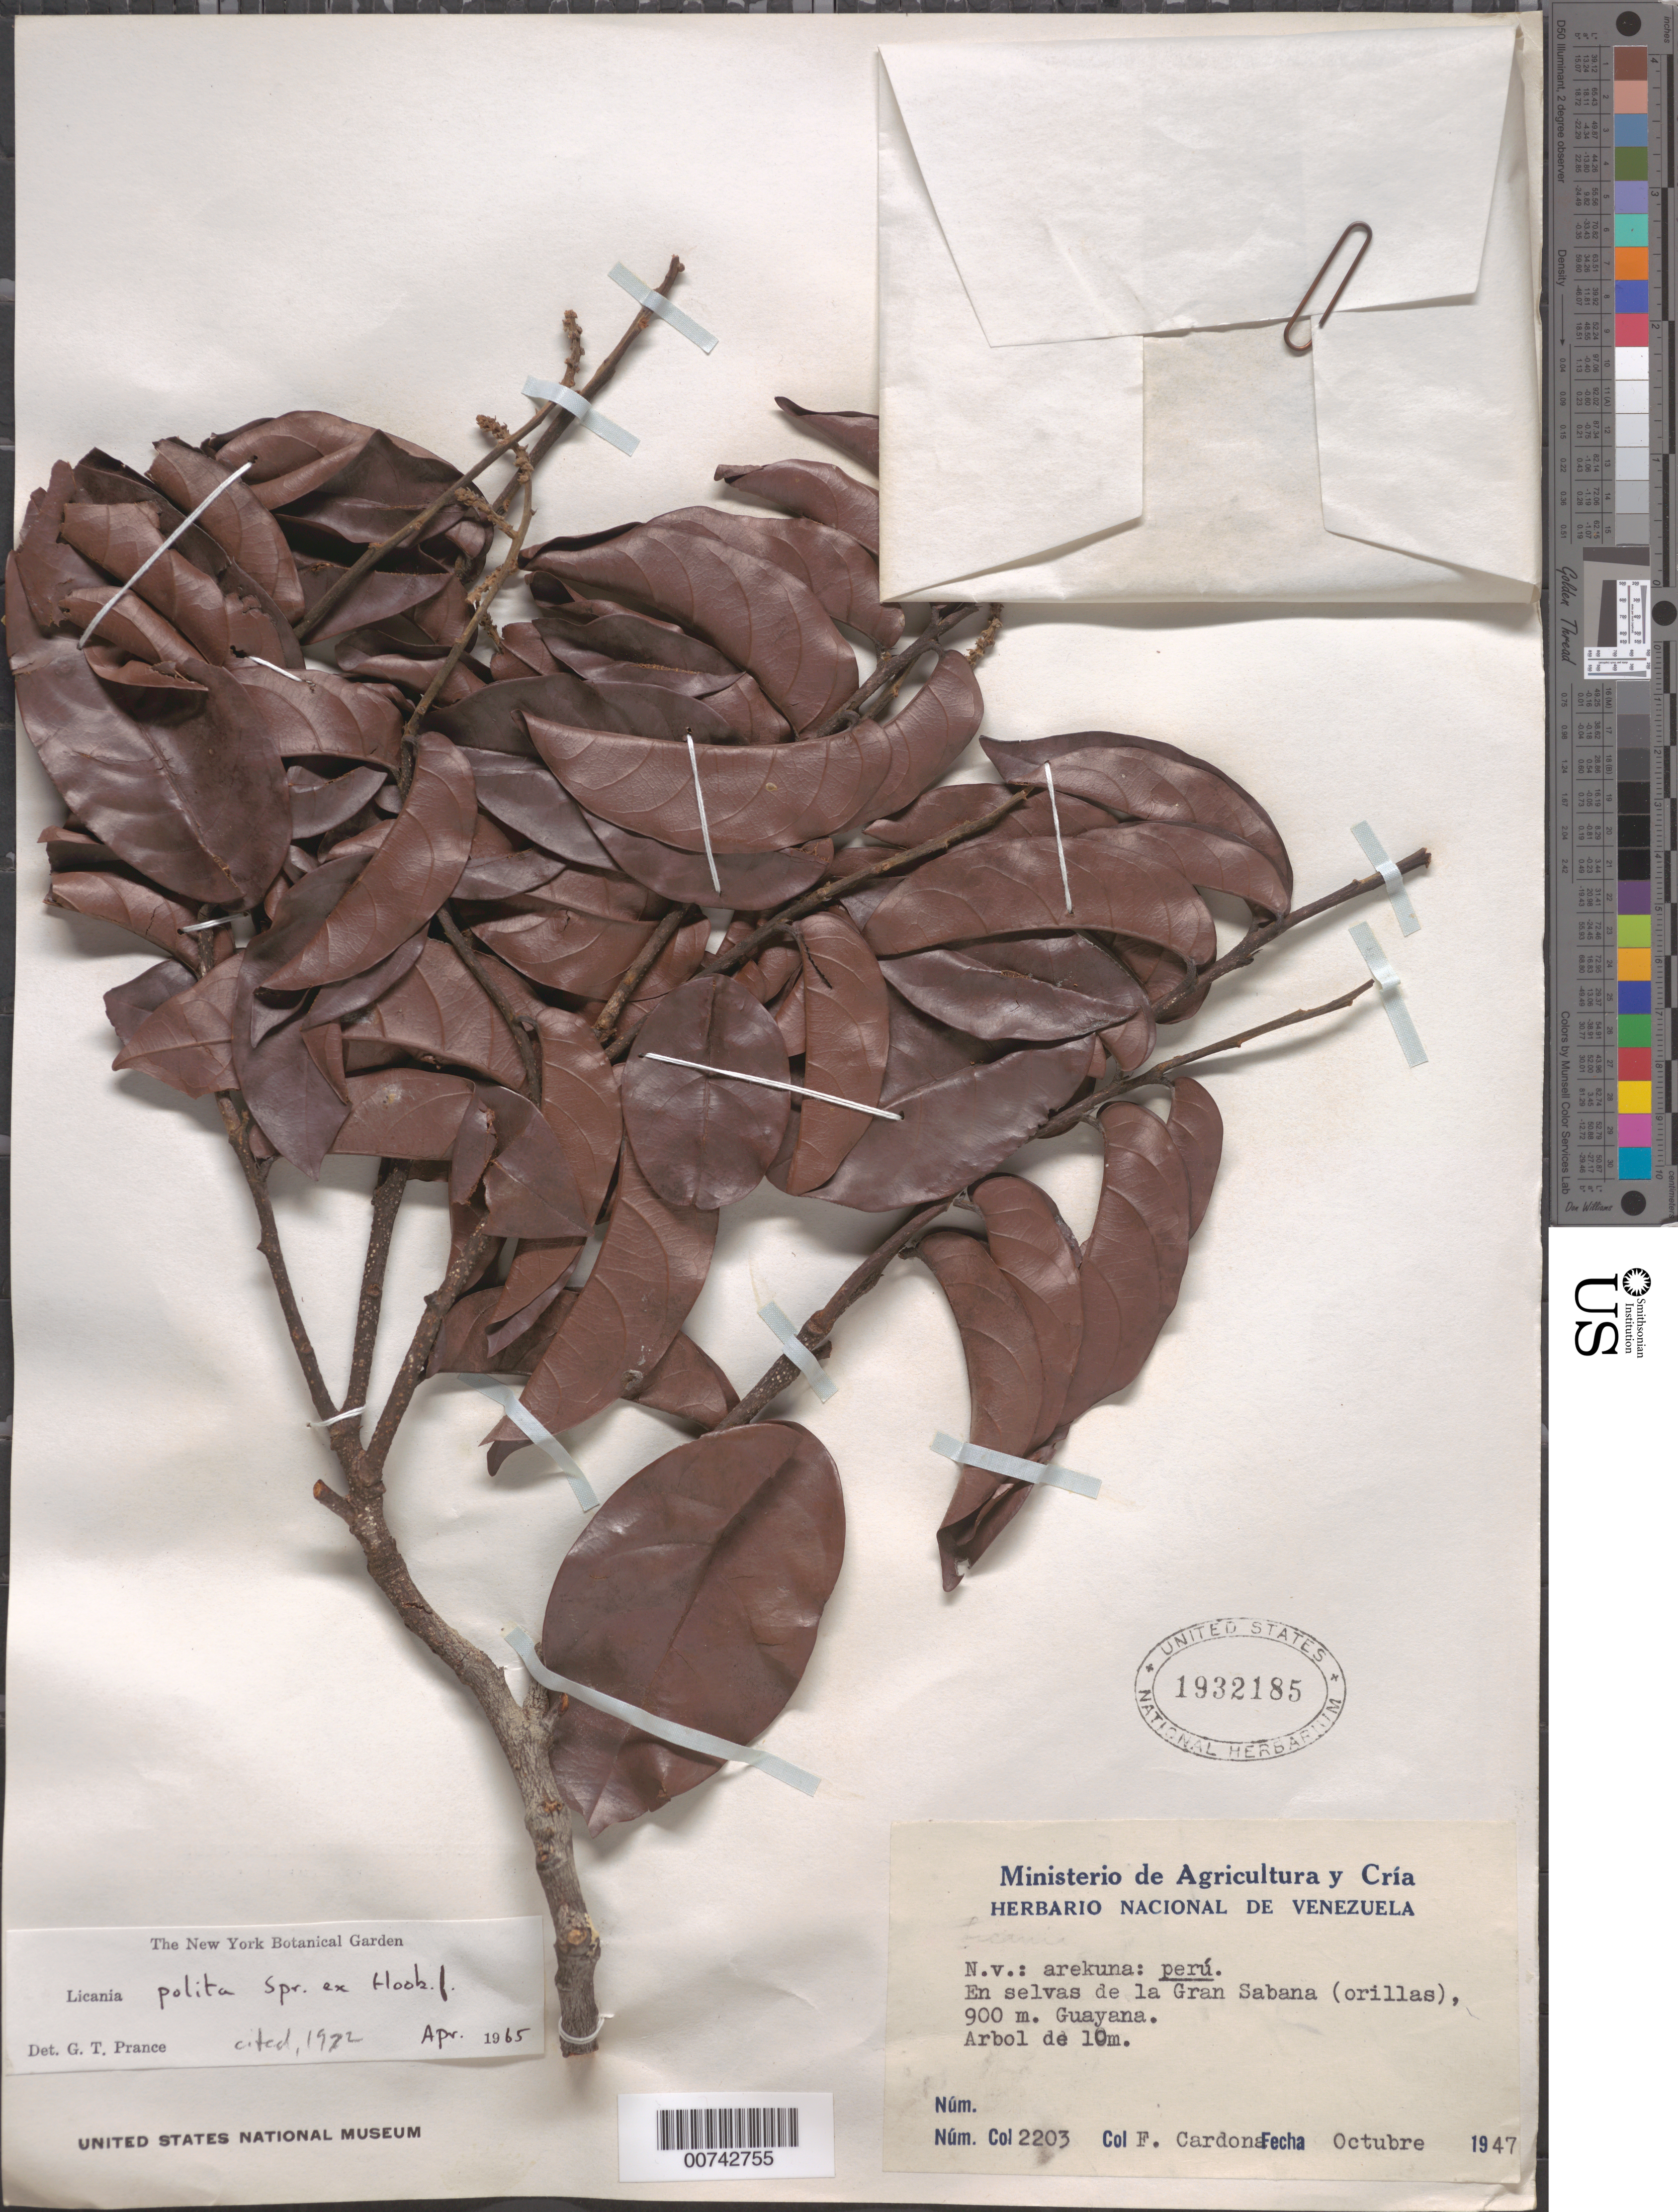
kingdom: Plantae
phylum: Tracheophyta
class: Magnoliopsida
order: Malpighiales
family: Chrysobalanaceae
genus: Licania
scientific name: Licania polita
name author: Spruce ex Hook. f.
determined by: Prance, G. T.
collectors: F. Cardona Puig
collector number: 2203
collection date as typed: Oct-47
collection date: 1947-10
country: Venezuela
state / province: Bolívar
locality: Gran Sabana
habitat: Selvas de la Gran Sabana (orillas)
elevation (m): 900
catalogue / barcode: US 1932185